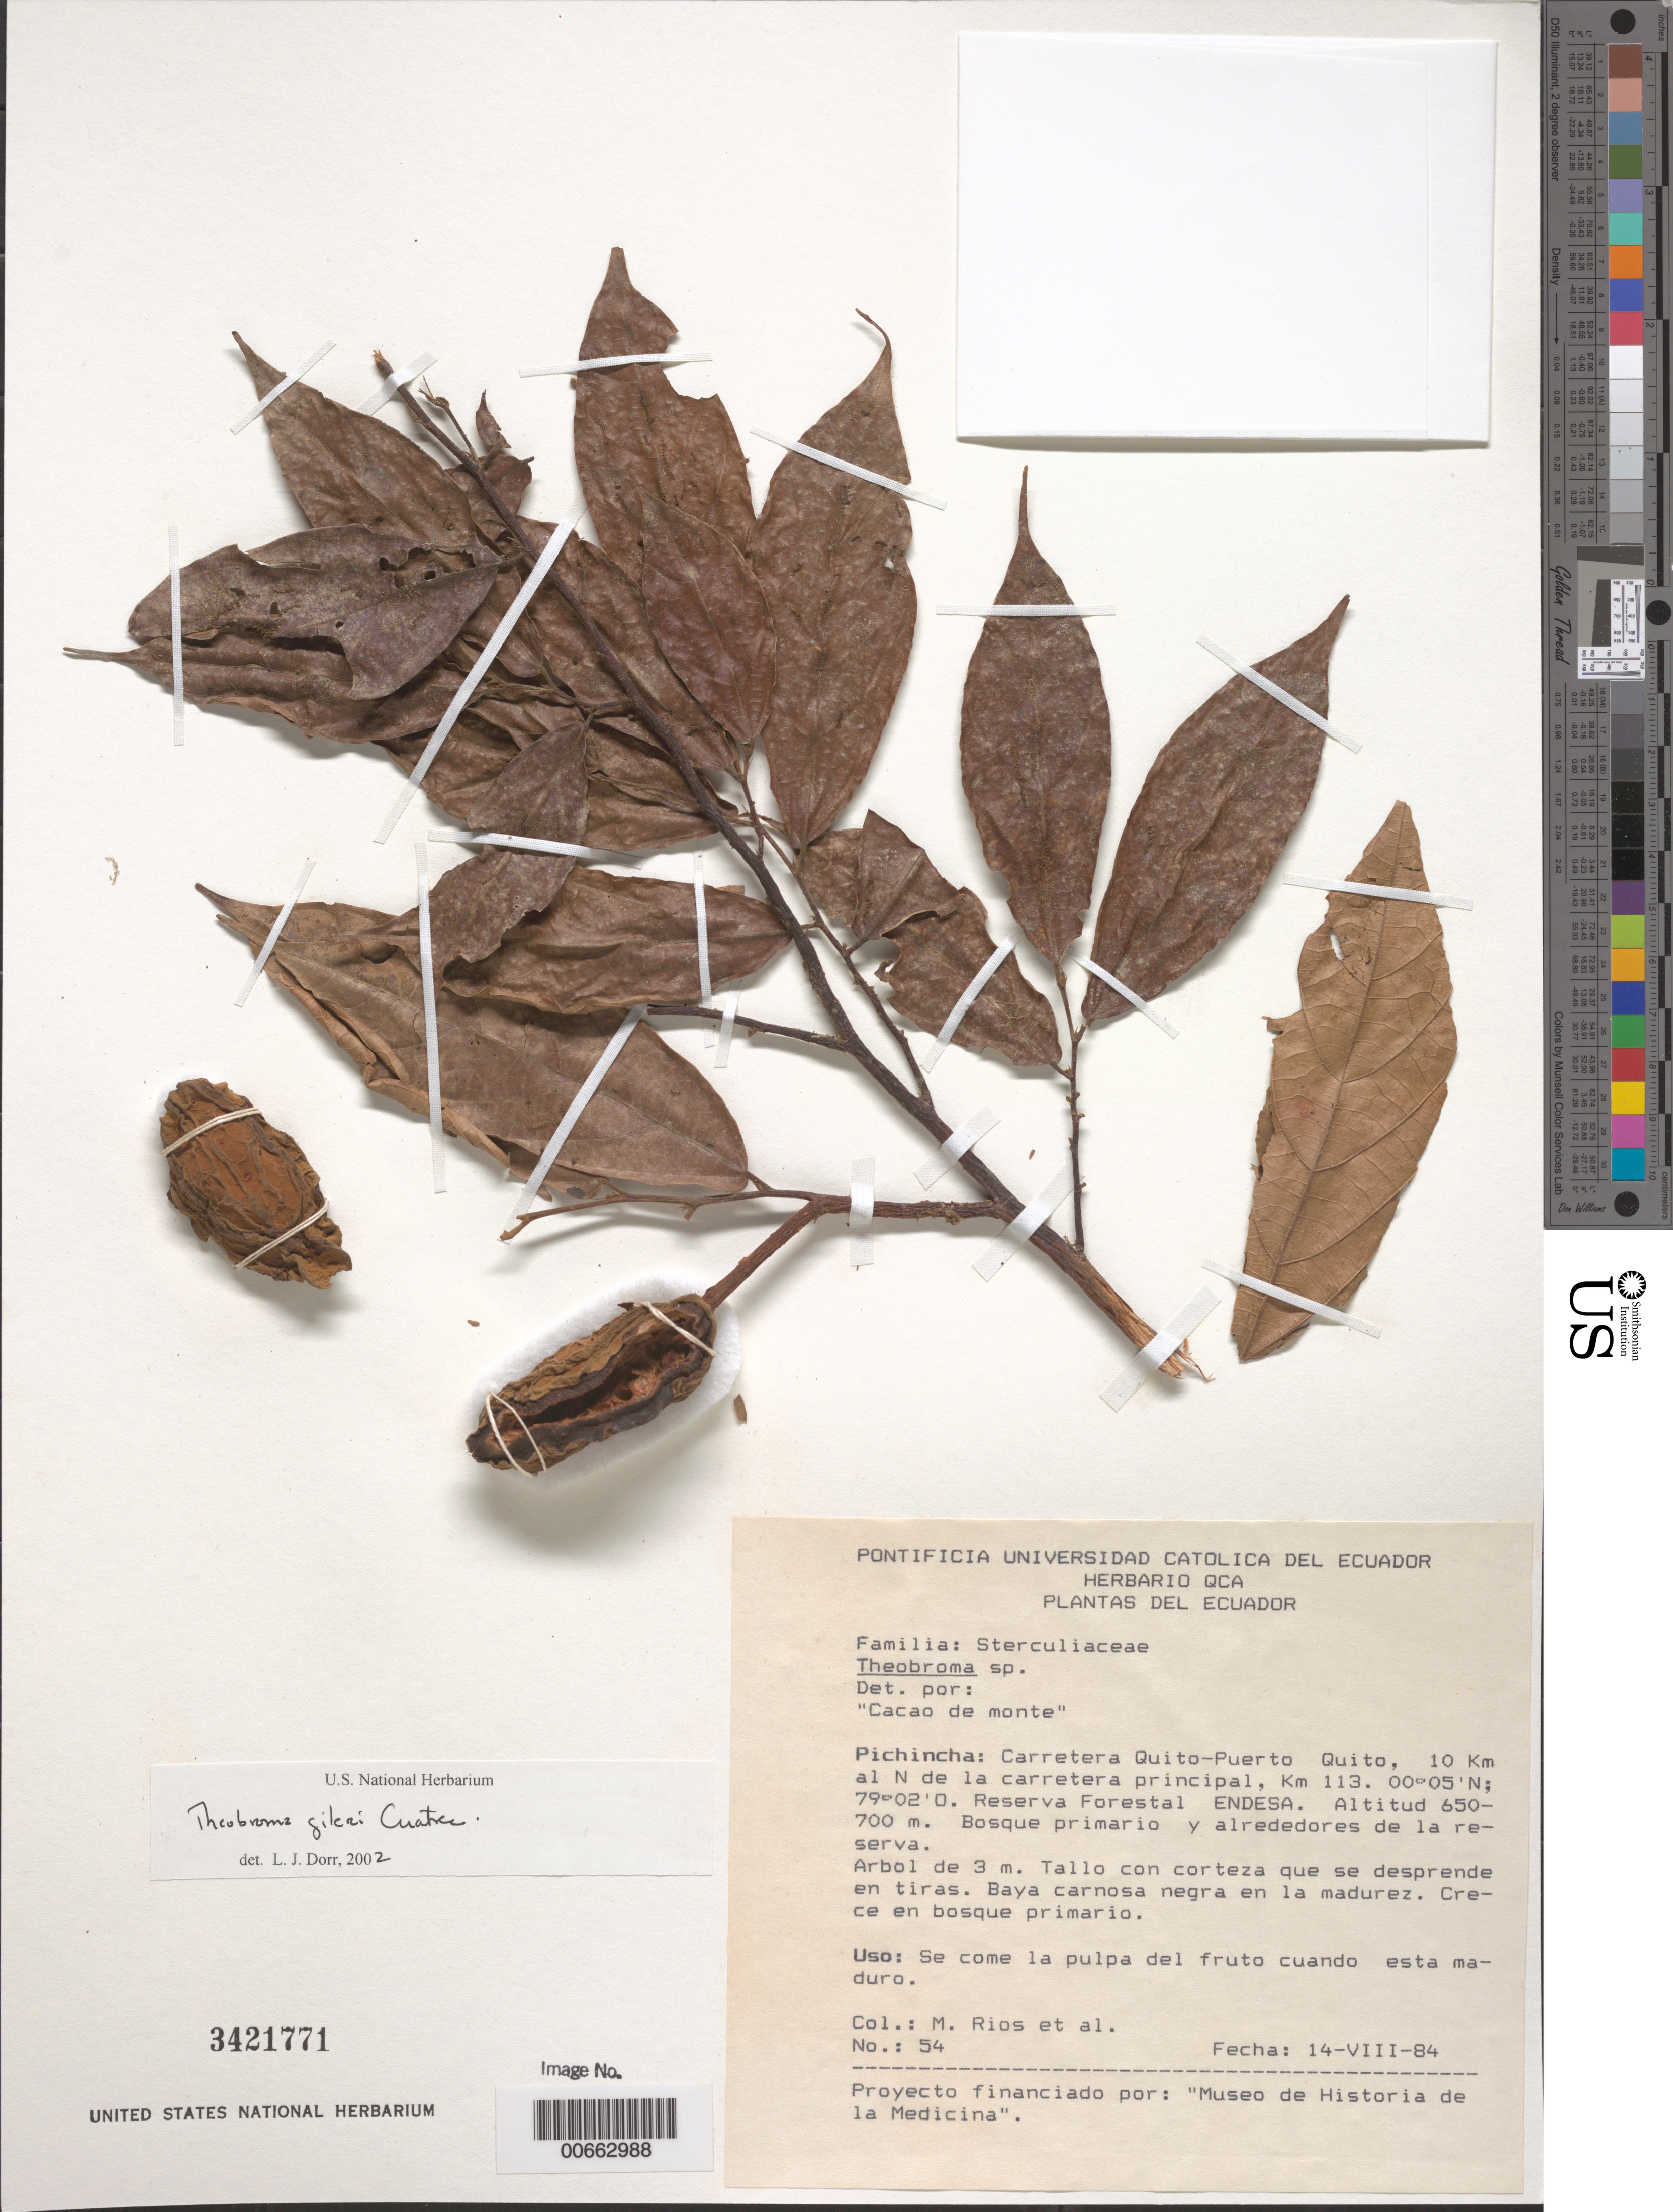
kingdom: Plantae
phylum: Tracheophyta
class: Magnoliopsida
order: Malvales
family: Malvaceae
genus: Theobroma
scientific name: Theobroma gileri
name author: Cuatrec.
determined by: Dorr, L. J., (BOT), Smithsonian Institution - National Museum of Natural History (UNITED STATES)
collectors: M. Rios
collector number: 54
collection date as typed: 14 Aug 1984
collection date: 1984-08-14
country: Ecuador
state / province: Pichincha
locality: Carretera Quito-Puerto Quito, 10 km al N de la Carretera principal, km 113, Reserva Forestal ENDESA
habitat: Bosque primario y alrededores de la Reserva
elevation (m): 650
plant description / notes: Common name: Cacao de Monte; NY, QCA, US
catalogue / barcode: US 3421771